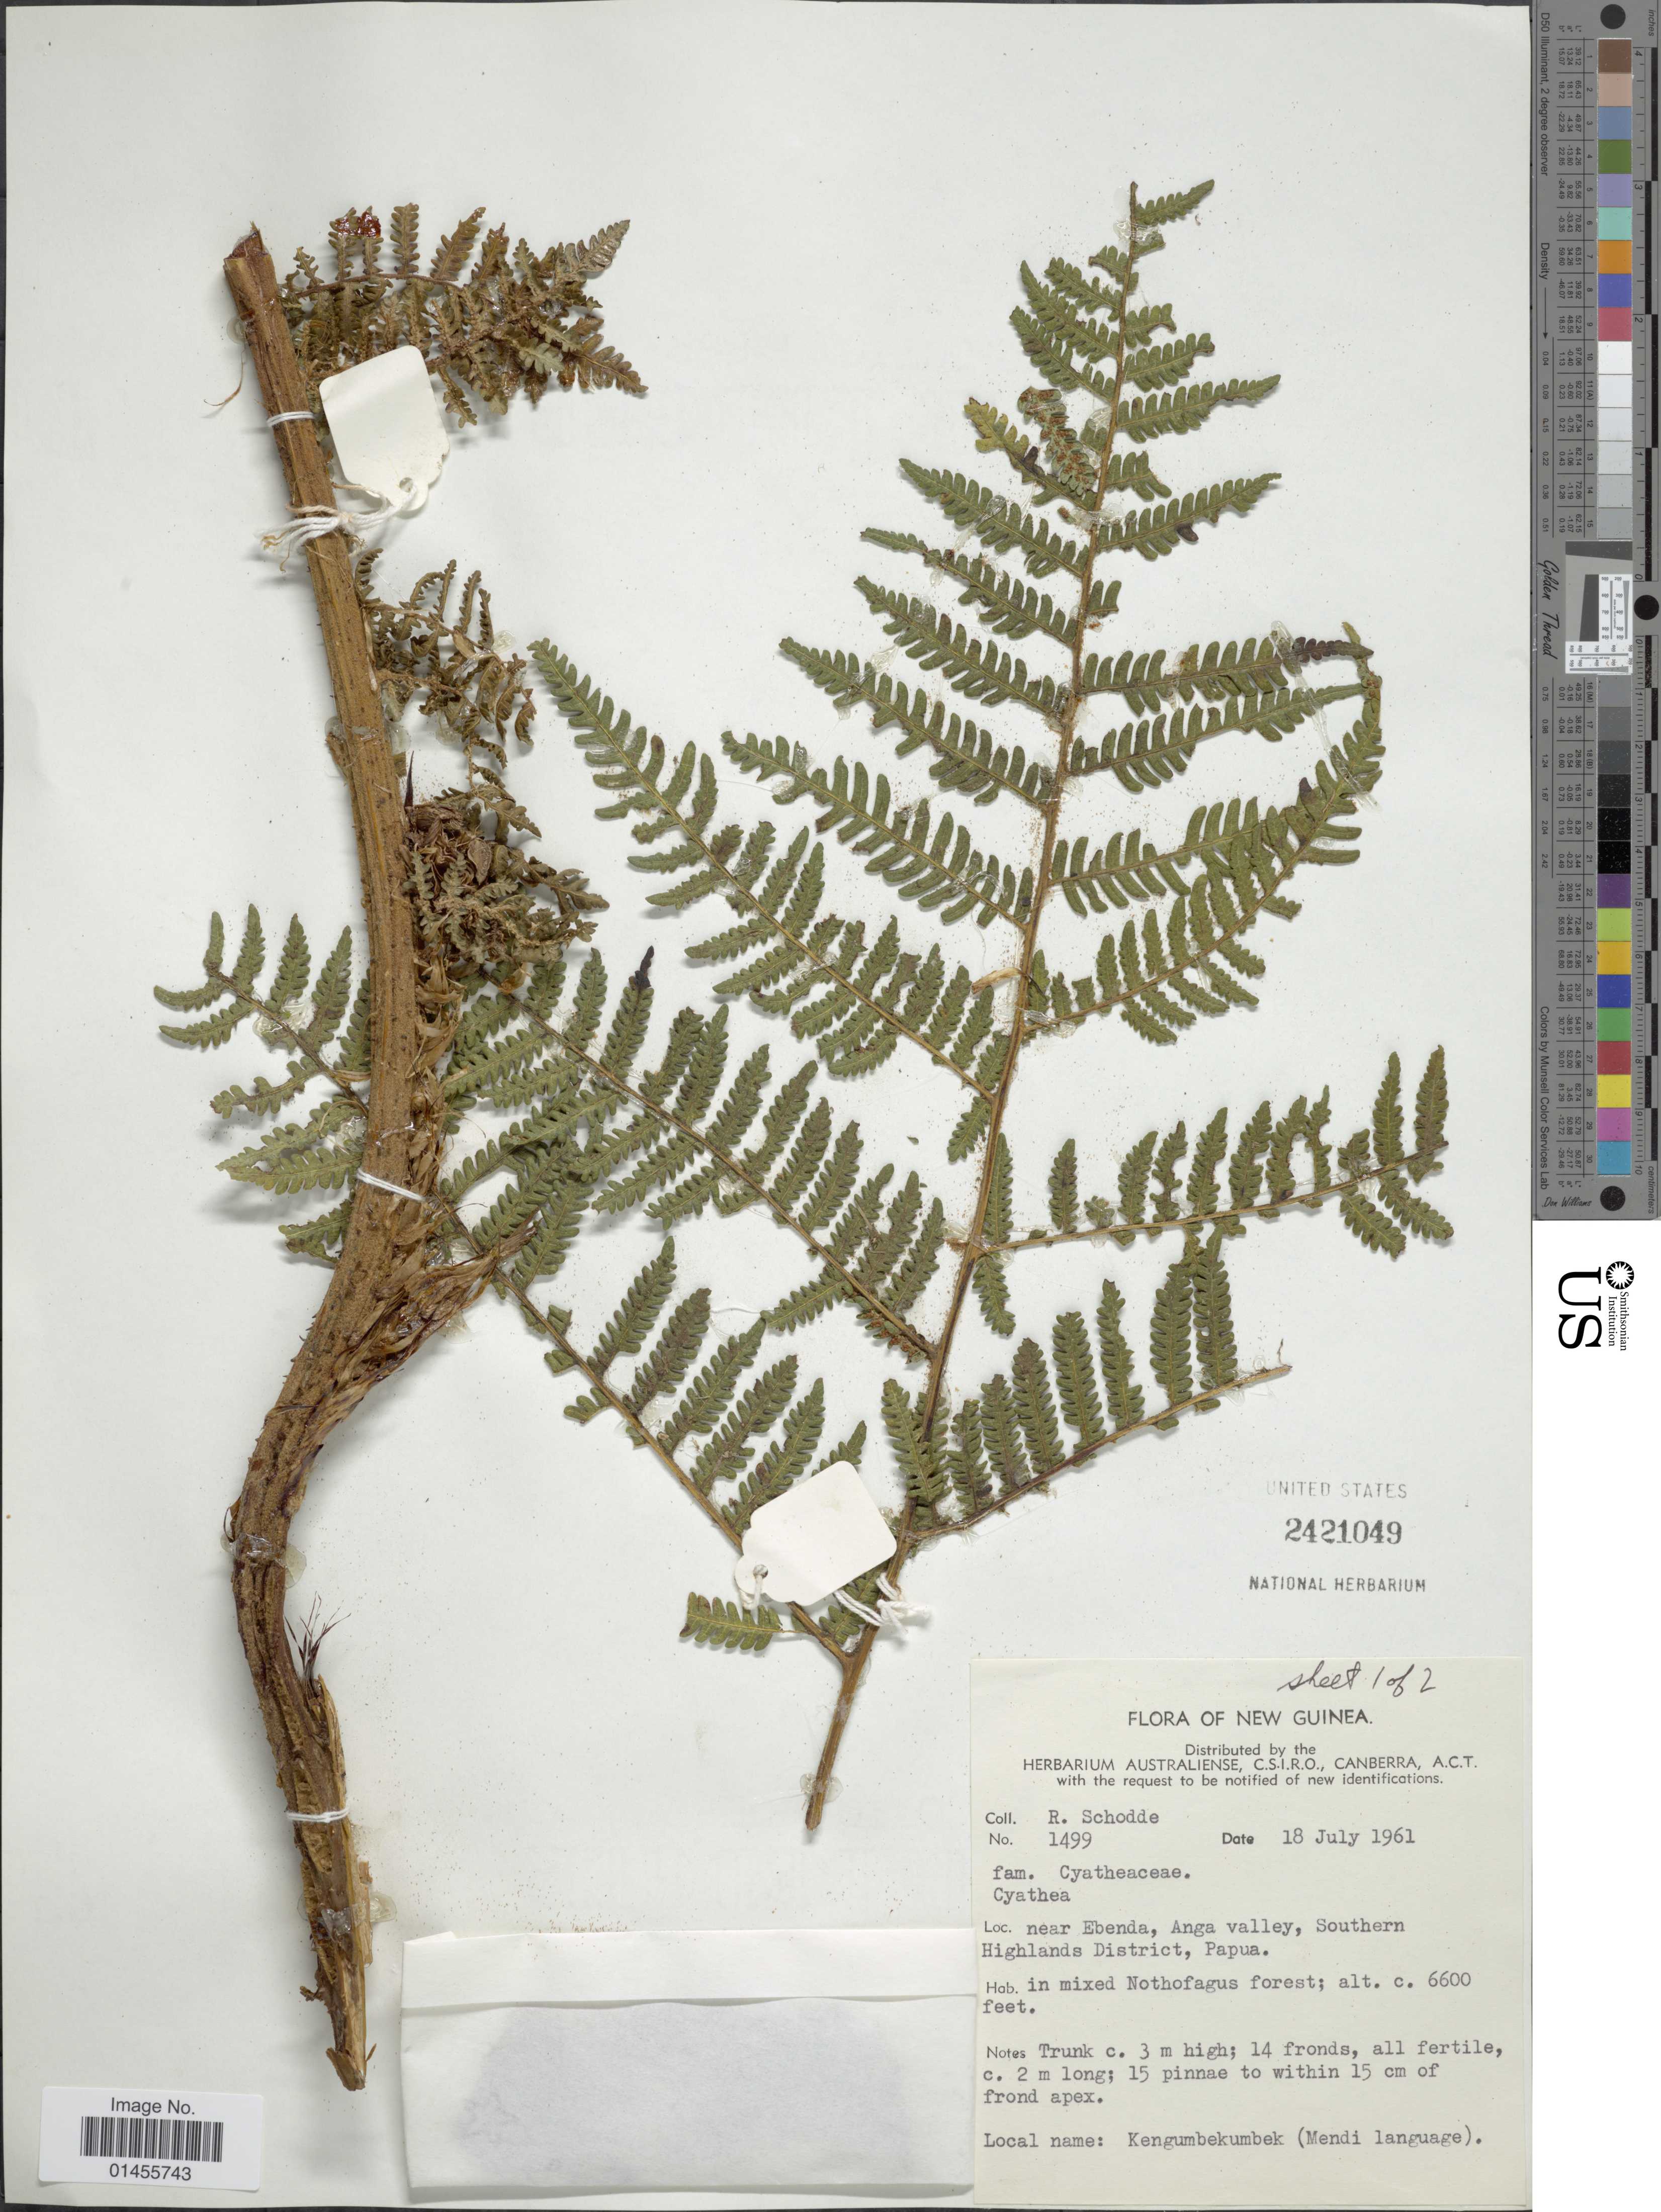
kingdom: Plantae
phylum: Tracheophyta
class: Polypodiopsida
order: Cyatheales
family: Cyatheaceae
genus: Alsophila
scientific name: Alsophila sp.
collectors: R. Schodde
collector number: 1499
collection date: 1961-07-18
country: Papua New Guinea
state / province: Southern Highlands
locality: New Guinea. near Ebenda, Anga valley, Southern Hghlands District, Papua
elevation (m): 2012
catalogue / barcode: US 2421049